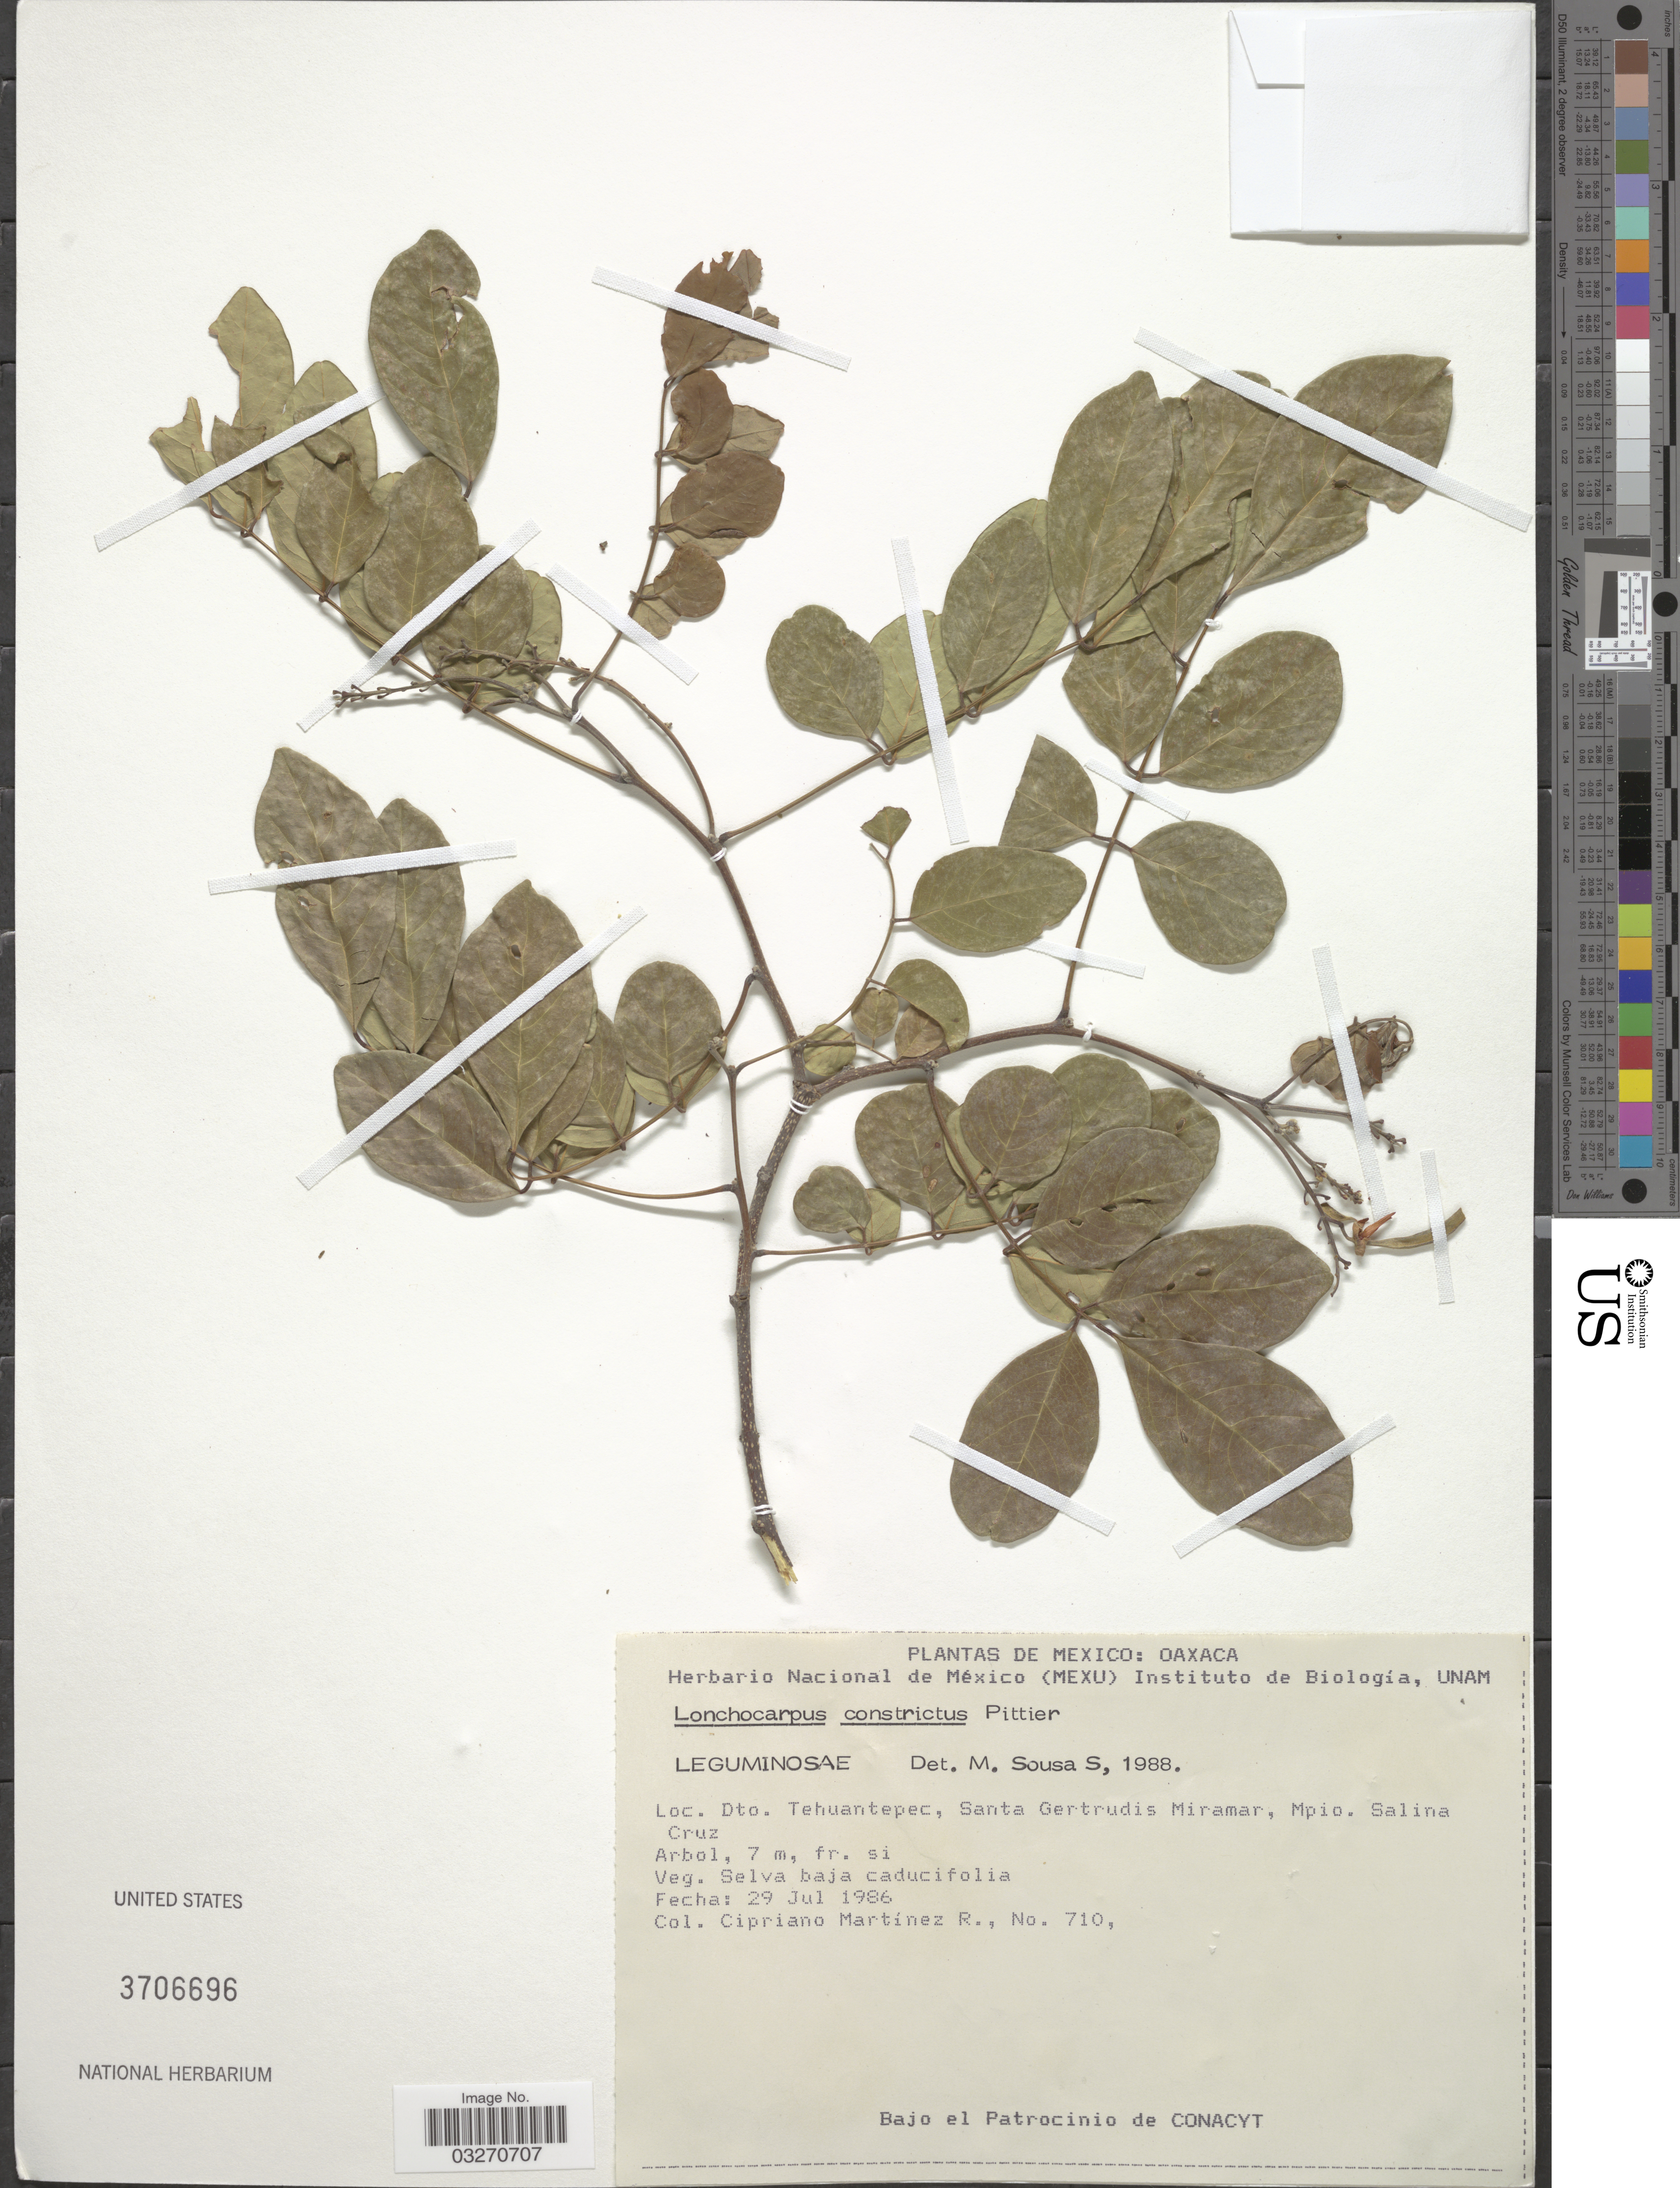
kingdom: Plantae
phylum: Tracheophyta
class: Magnoliopsida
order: Fabales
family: Fabaceae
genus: Lonchocarpus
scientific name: Lonchocarpus constrictus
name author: Pittier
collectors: C. Martínez R.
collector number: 710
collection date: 1986-07-29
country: Mexico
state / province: Oaxaca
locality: Dto. Tehuantepec, Santa Gertrudis Miramar, Mpio. Salina Cruz.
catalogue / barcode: US 3706696